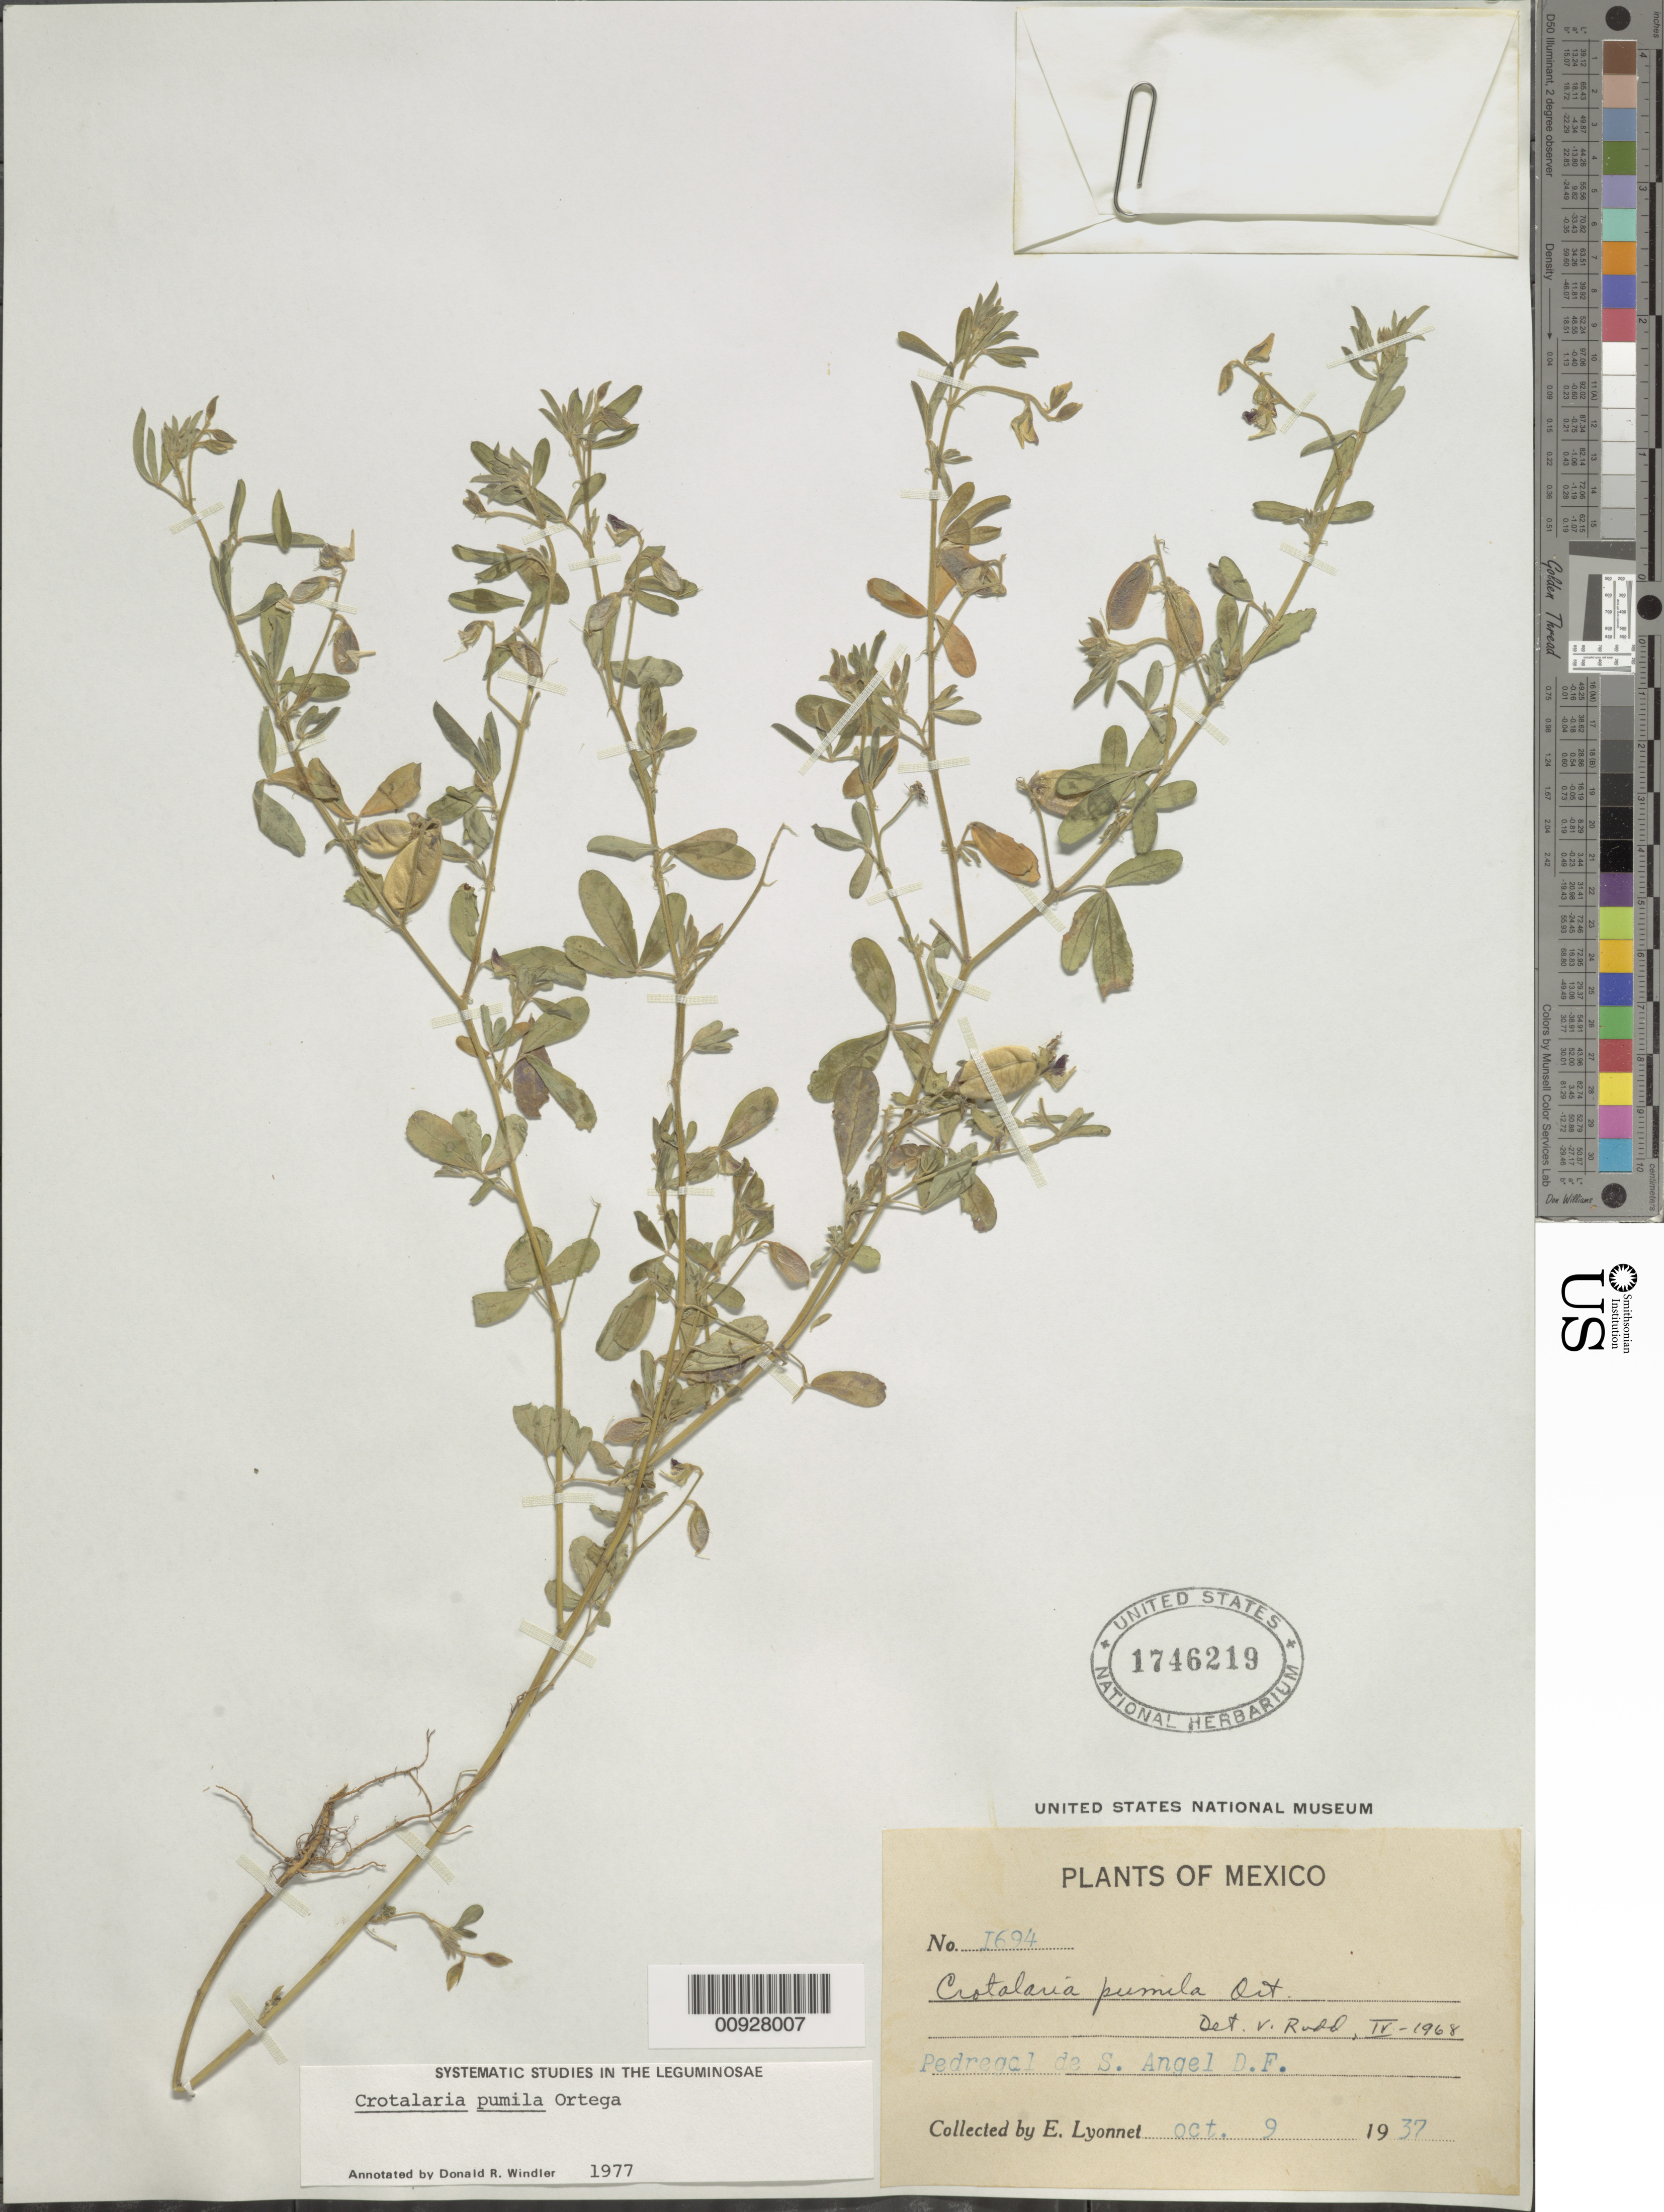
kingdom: Plantae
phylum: Tracheophyta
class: Magnoliopsida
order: Fabales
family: Fabaceae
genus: Crotalaria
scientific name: Crotalaria pumila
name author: Ortega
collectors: Bro. E. Lyonnet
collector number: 1694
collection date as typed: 09 Oct 1937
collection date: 1937-10-09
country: Mexico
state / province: Distrito Federal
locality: Pedregal de San Angel, D.F.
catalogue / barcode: US 1746219